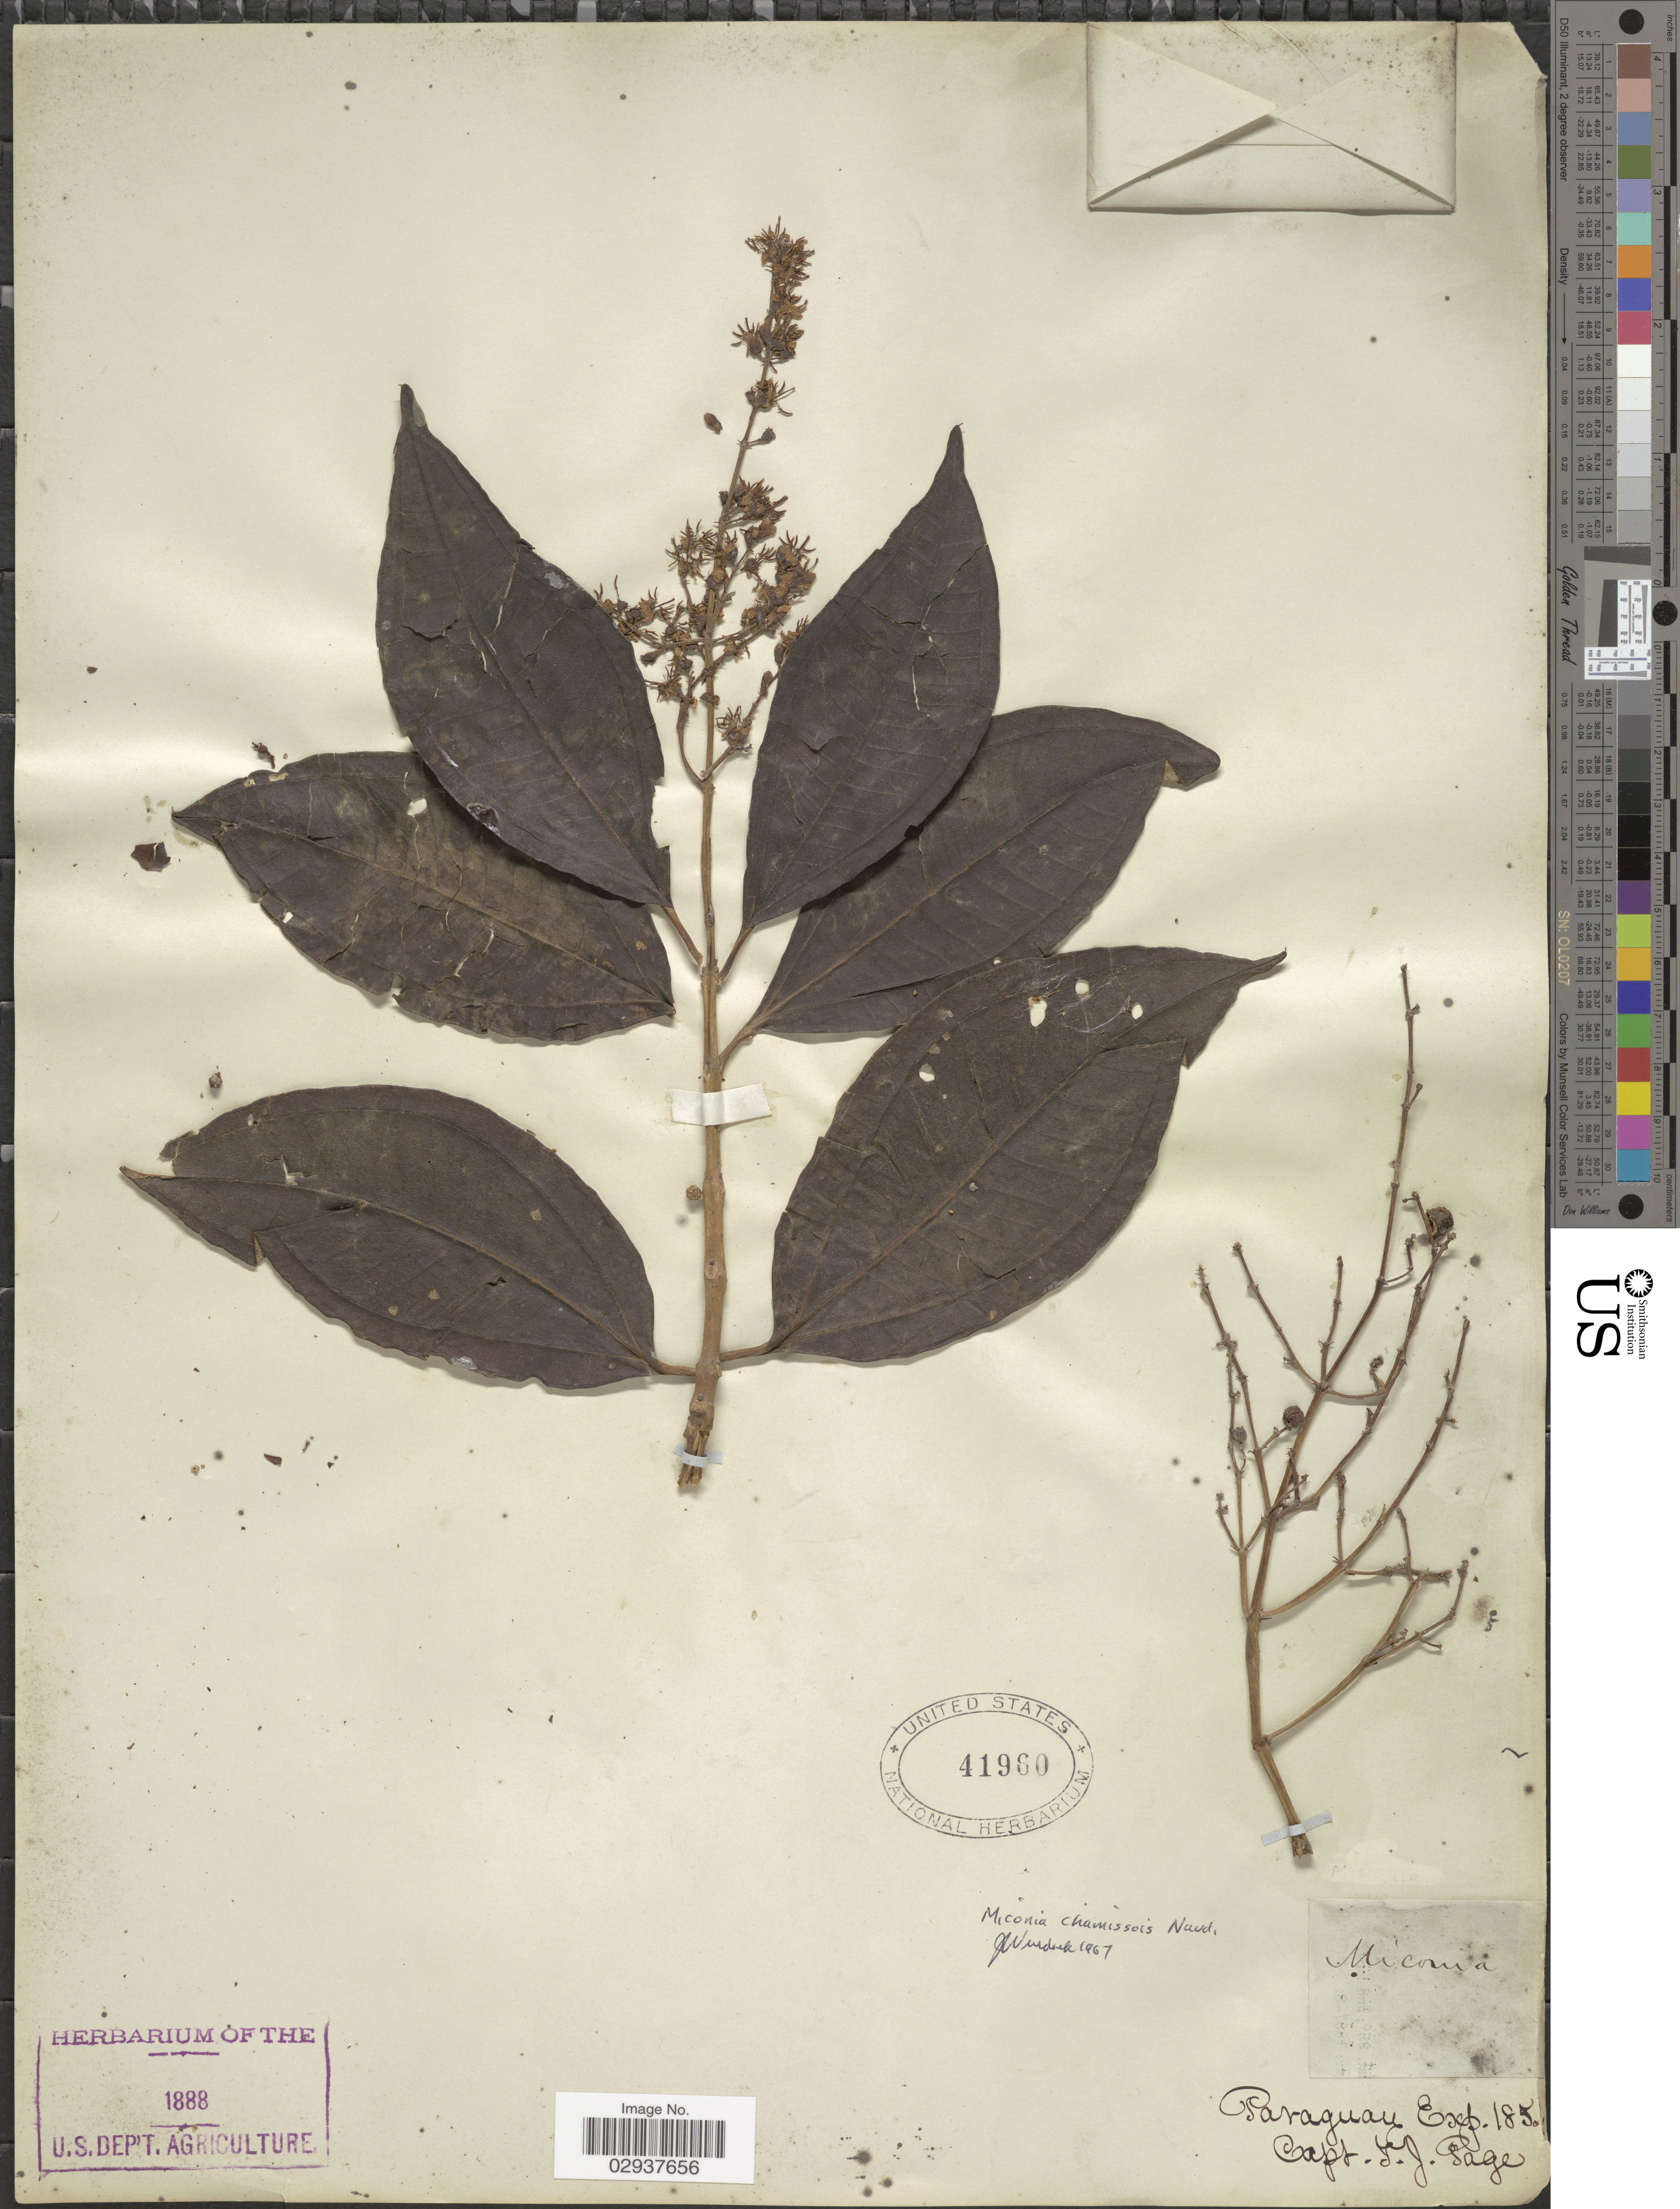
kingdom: Plantae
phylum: Tracheophyta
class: Magnoliopsida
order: Myrtales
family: Melastomataceae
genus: Miconia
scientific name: Miconia chamissois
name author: Naudin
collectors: T. J. Page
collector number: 185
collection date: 1888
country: Paraguay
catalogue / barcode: US 41960